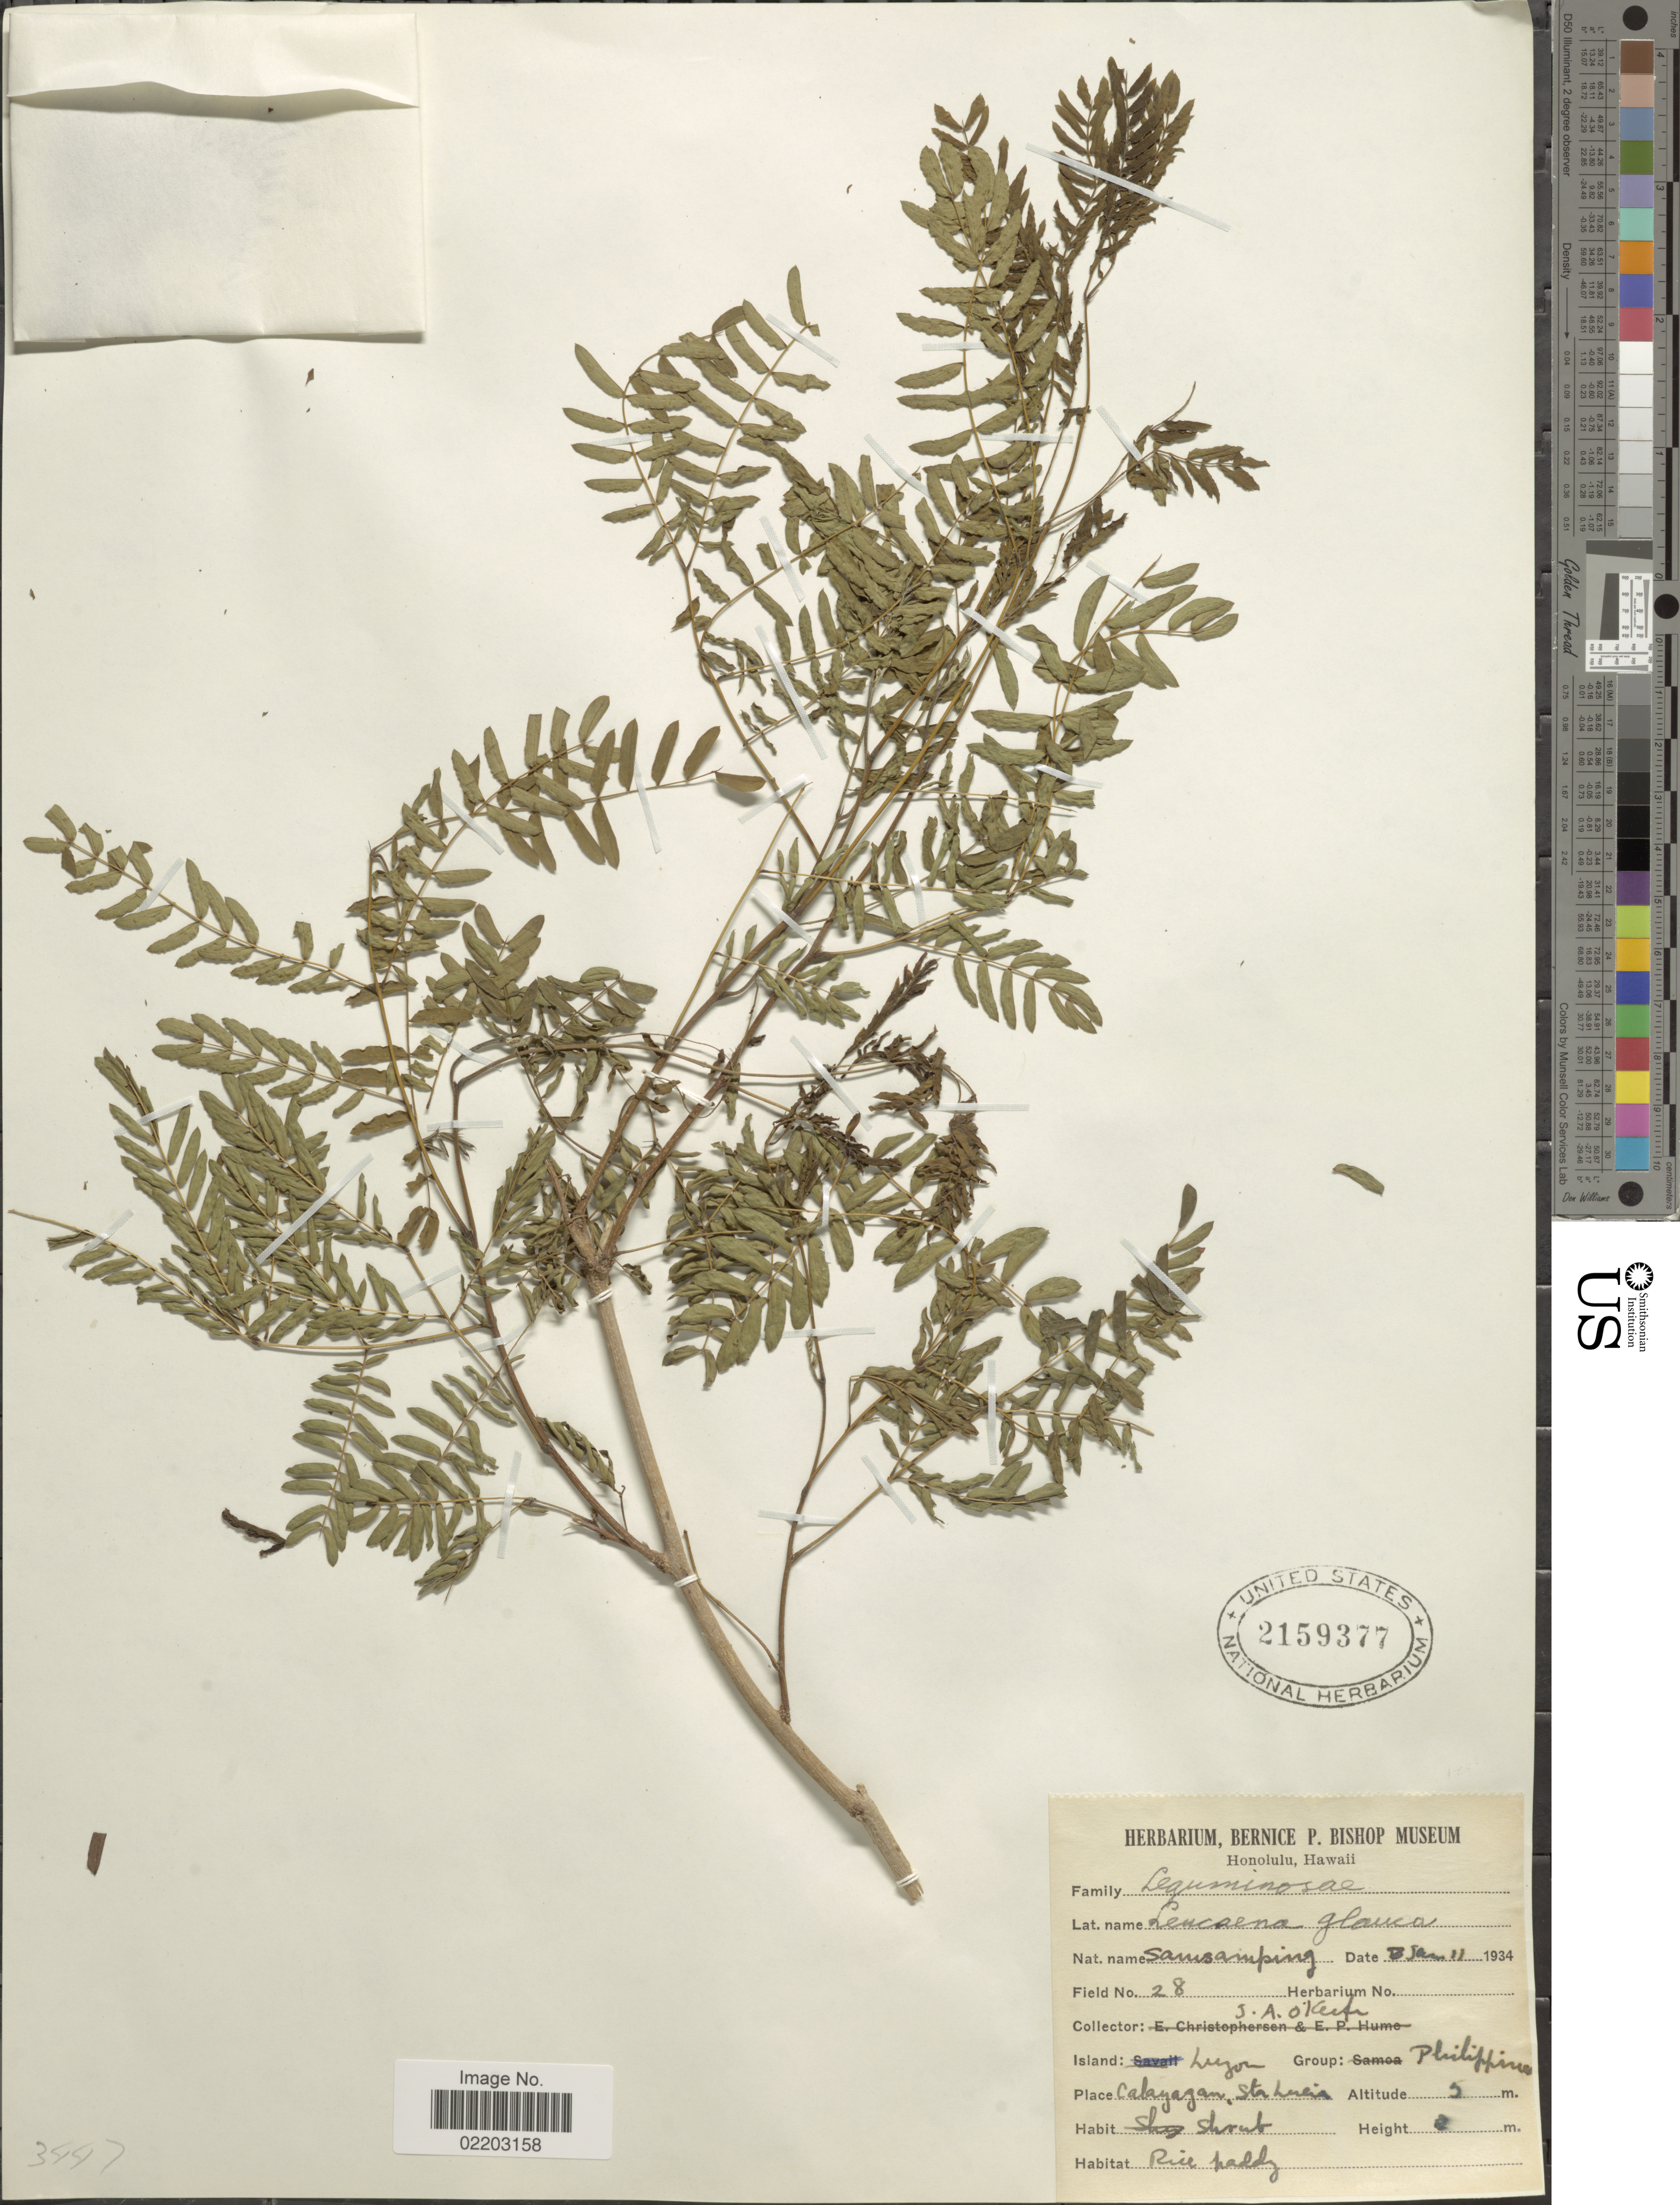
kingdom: Plantae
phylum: Tracheophyta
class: Magnoliopsida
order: Fabales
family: Fabaceae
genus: Leucaena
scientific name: Leucaena glauca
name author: (L.) Benth.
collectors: J. O'Keefe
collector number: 28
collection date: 1934-01-11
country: Philippines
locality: Island: Luzon, Calayagan, Sta Lucia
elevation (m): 5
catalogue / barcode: US 2159377